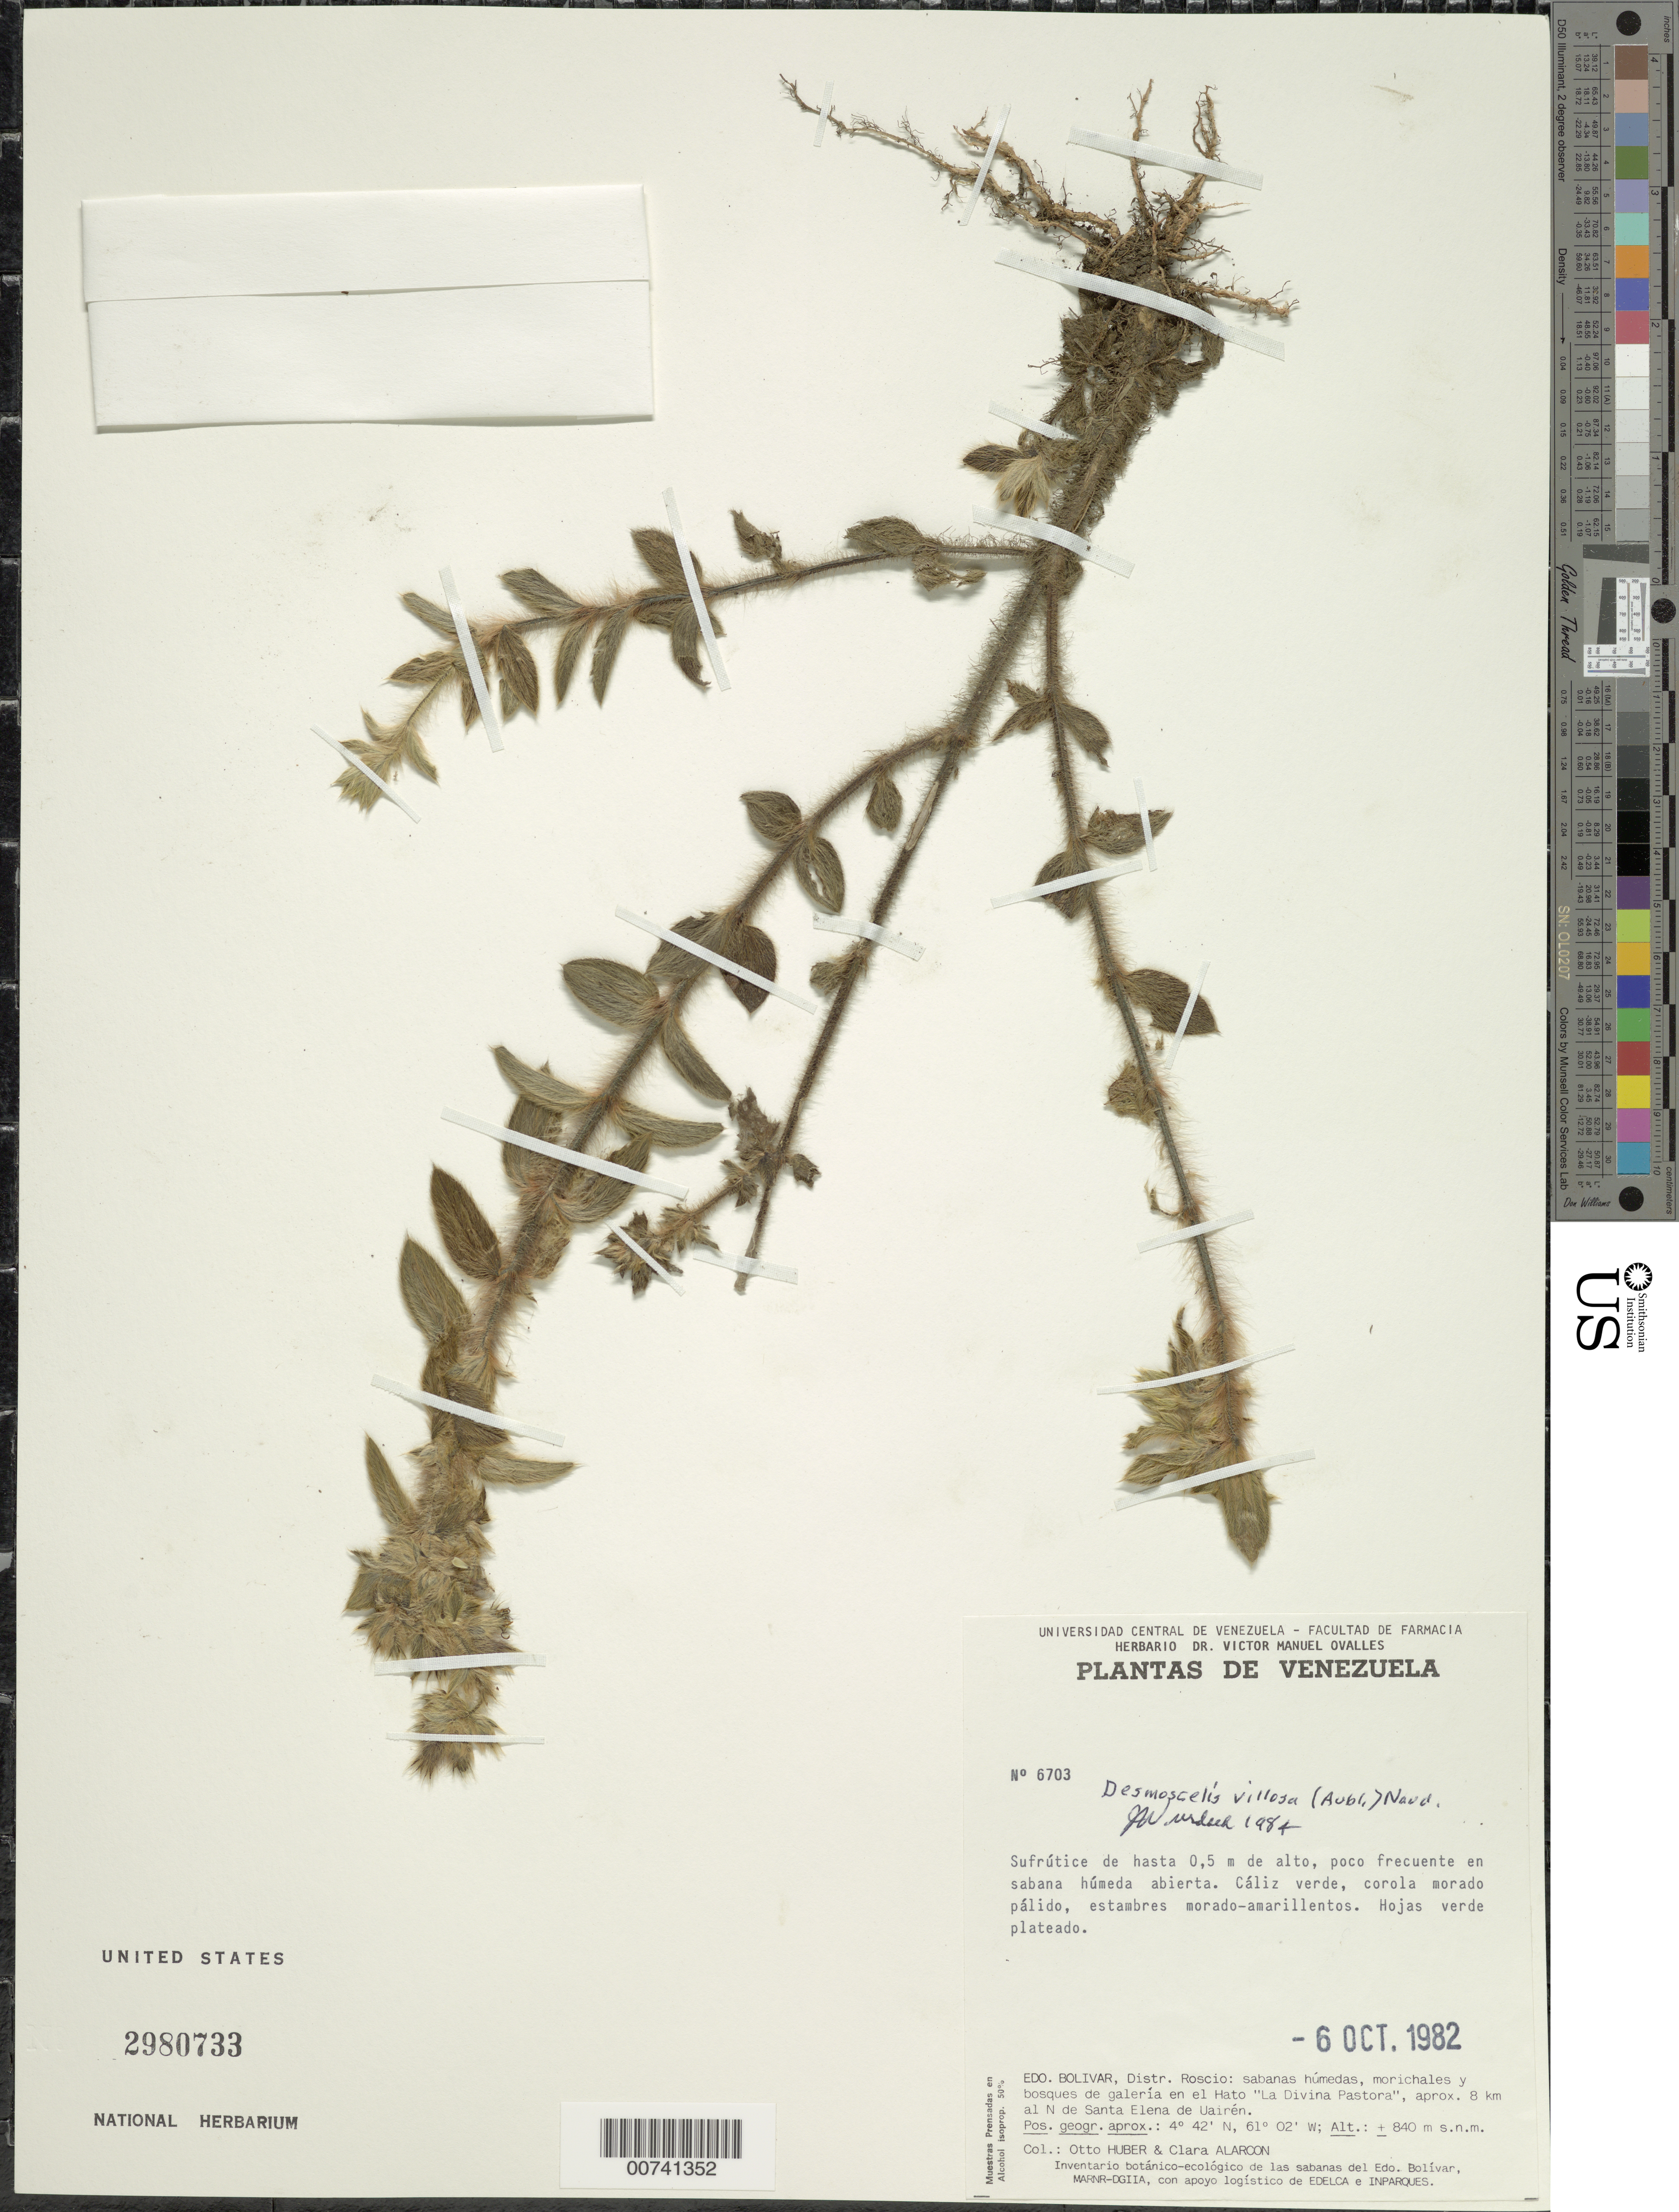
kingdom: Plantae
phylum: Tracheophyta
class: Magnoliopsida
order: Myrtales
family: Melastomataceae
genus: Desmoscelis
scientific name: Desmoscelis villosa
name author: (Aubl.) Naudin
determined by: Wurdack, John J., (US), US (UNITED STATES)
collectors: O. Huber & C. Alarcon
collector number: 6703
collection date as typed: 6-Oct-82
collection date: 1982-10-06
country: Venezuela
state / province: Bolívar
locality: Gran Sabana, Hato "La Divina Pastora", 8 km al NW de Sta. Elena de Uairen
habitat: Wet, open savanna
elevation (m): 840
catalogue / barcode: US 2980733